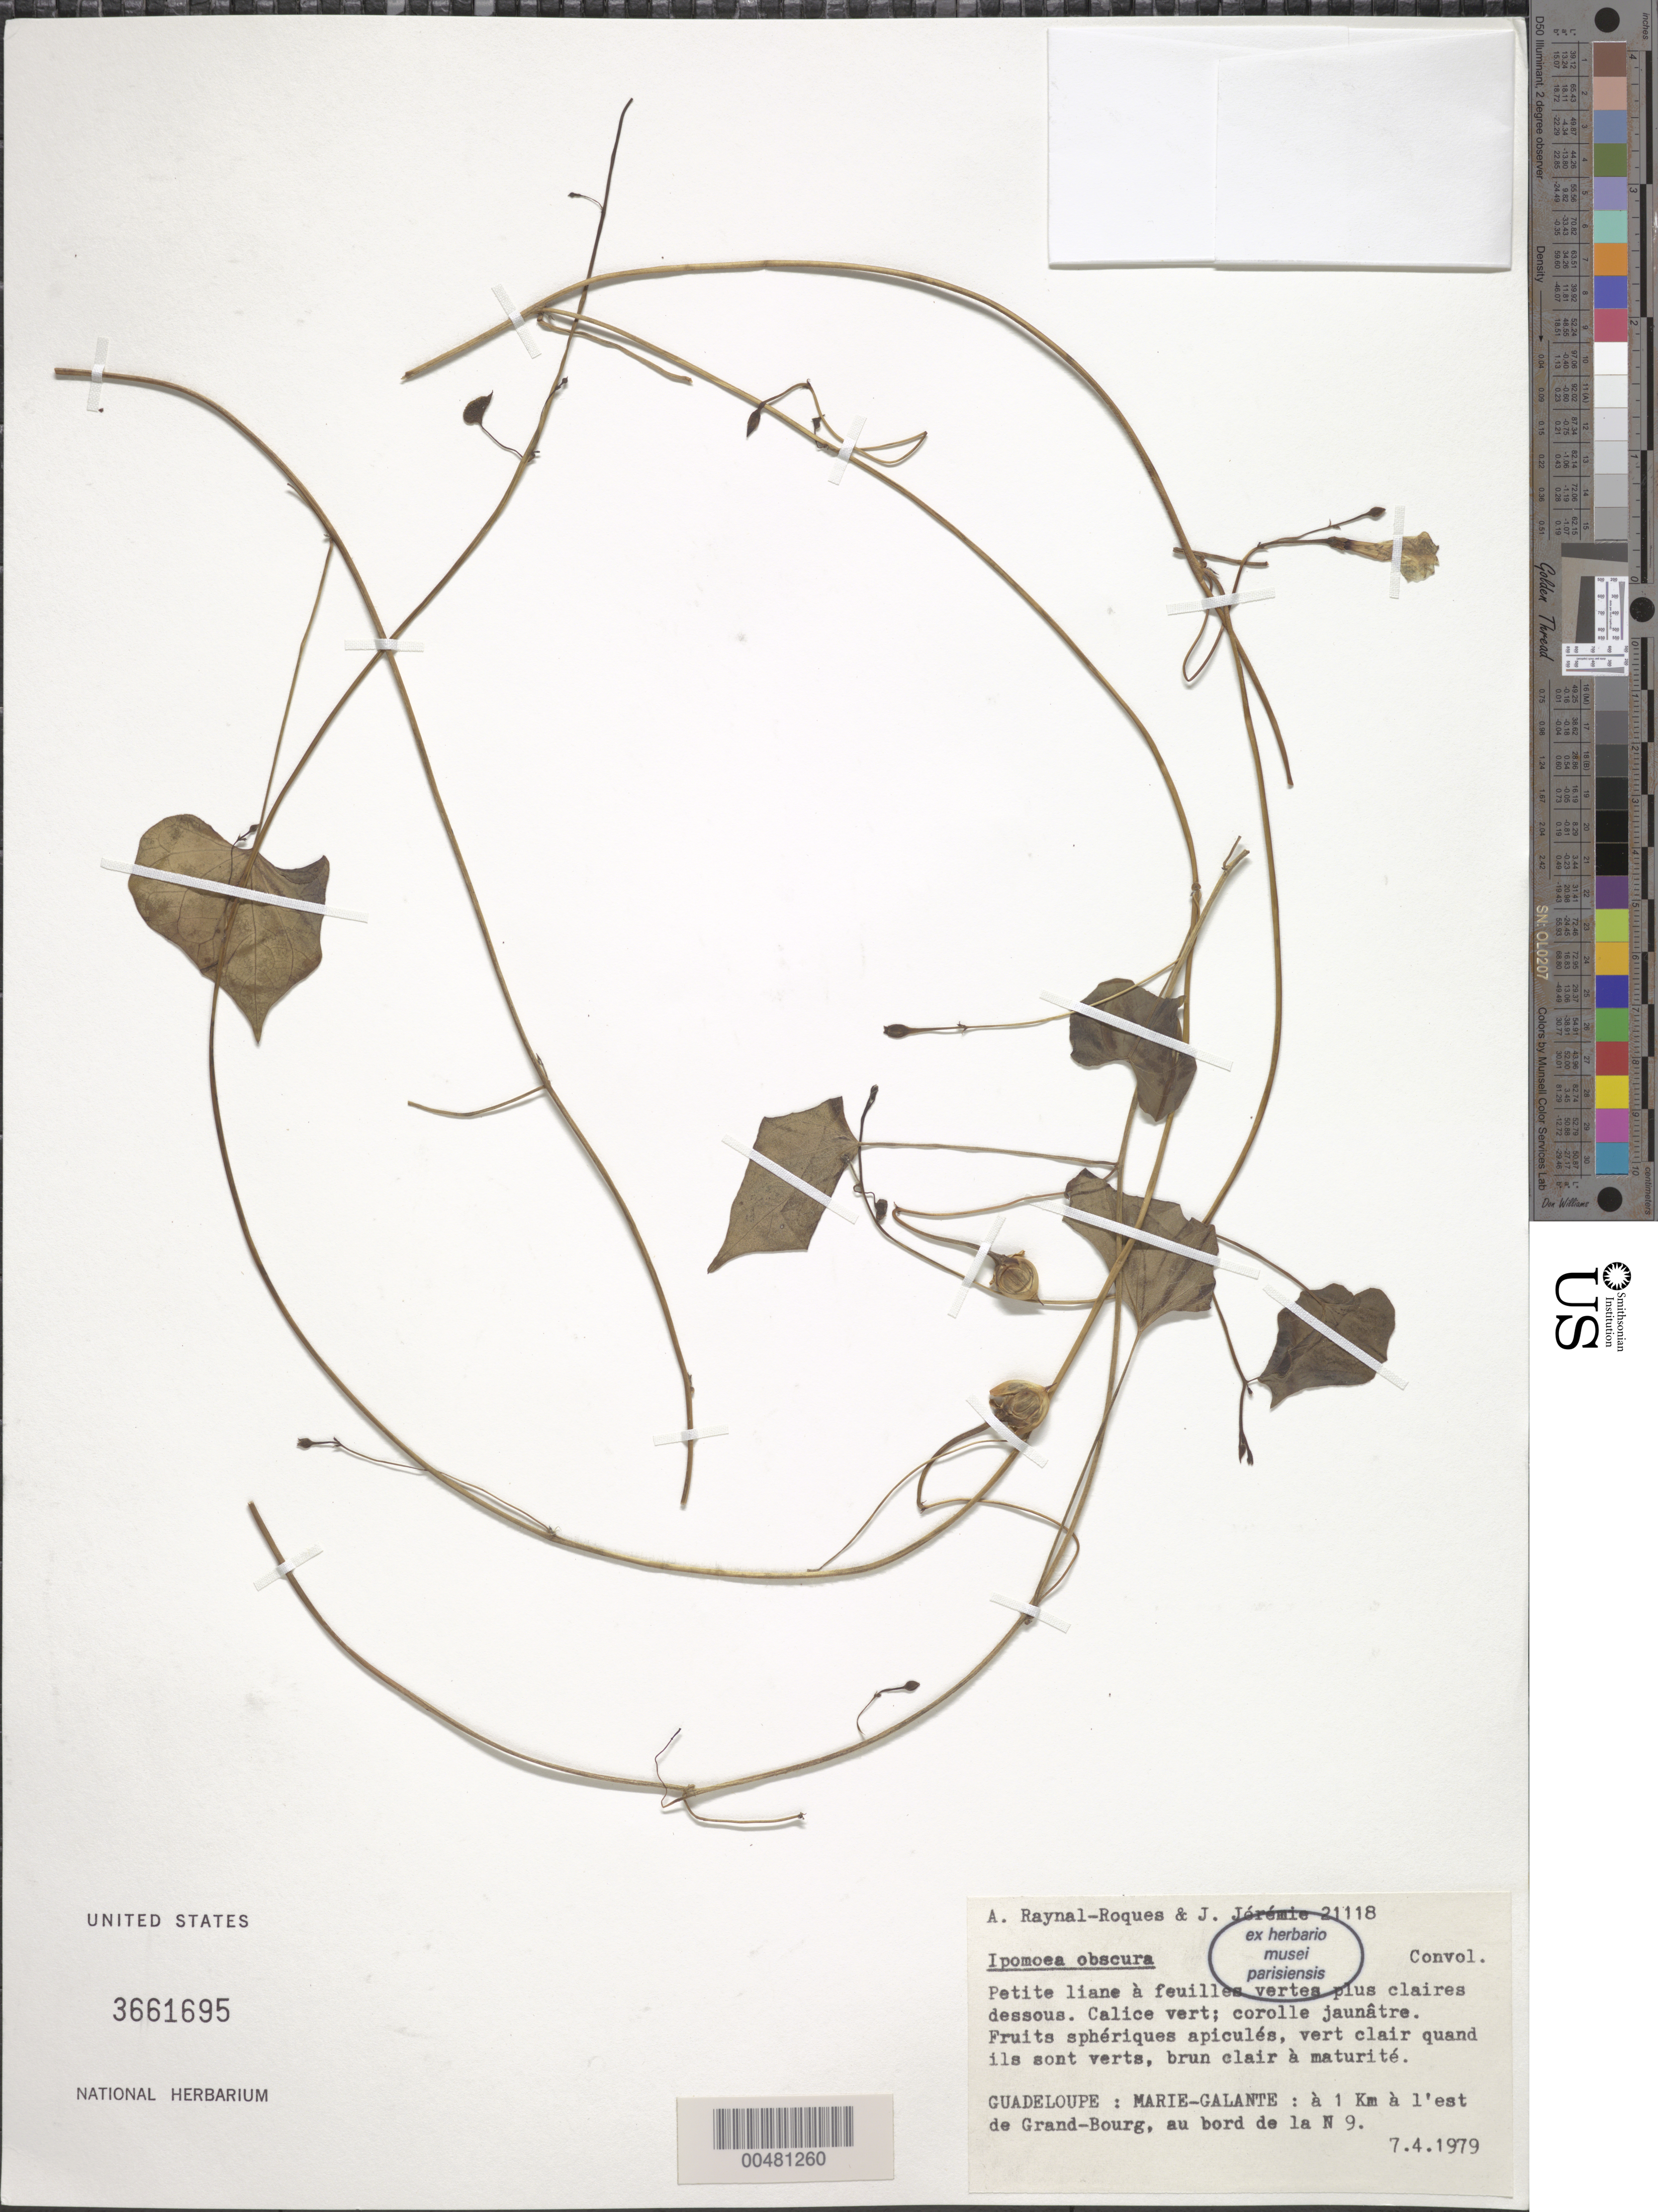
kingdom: Plantae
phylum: Tracheophyta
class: Magnoliopsida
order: Solanales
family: Convolvulaceae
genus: Ipomoea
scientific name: Ipomoea obscura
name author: (L.) Ker Gawl.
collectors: A. M. Raynal & J. Jérémie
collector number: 21118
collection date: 1979-04-07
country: Guadeloupe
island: Marie Galante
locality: Grand-Bourg, à 1 km à l'est de Grand-Bourg, aubord de la N 9.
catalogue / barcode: US 3661695